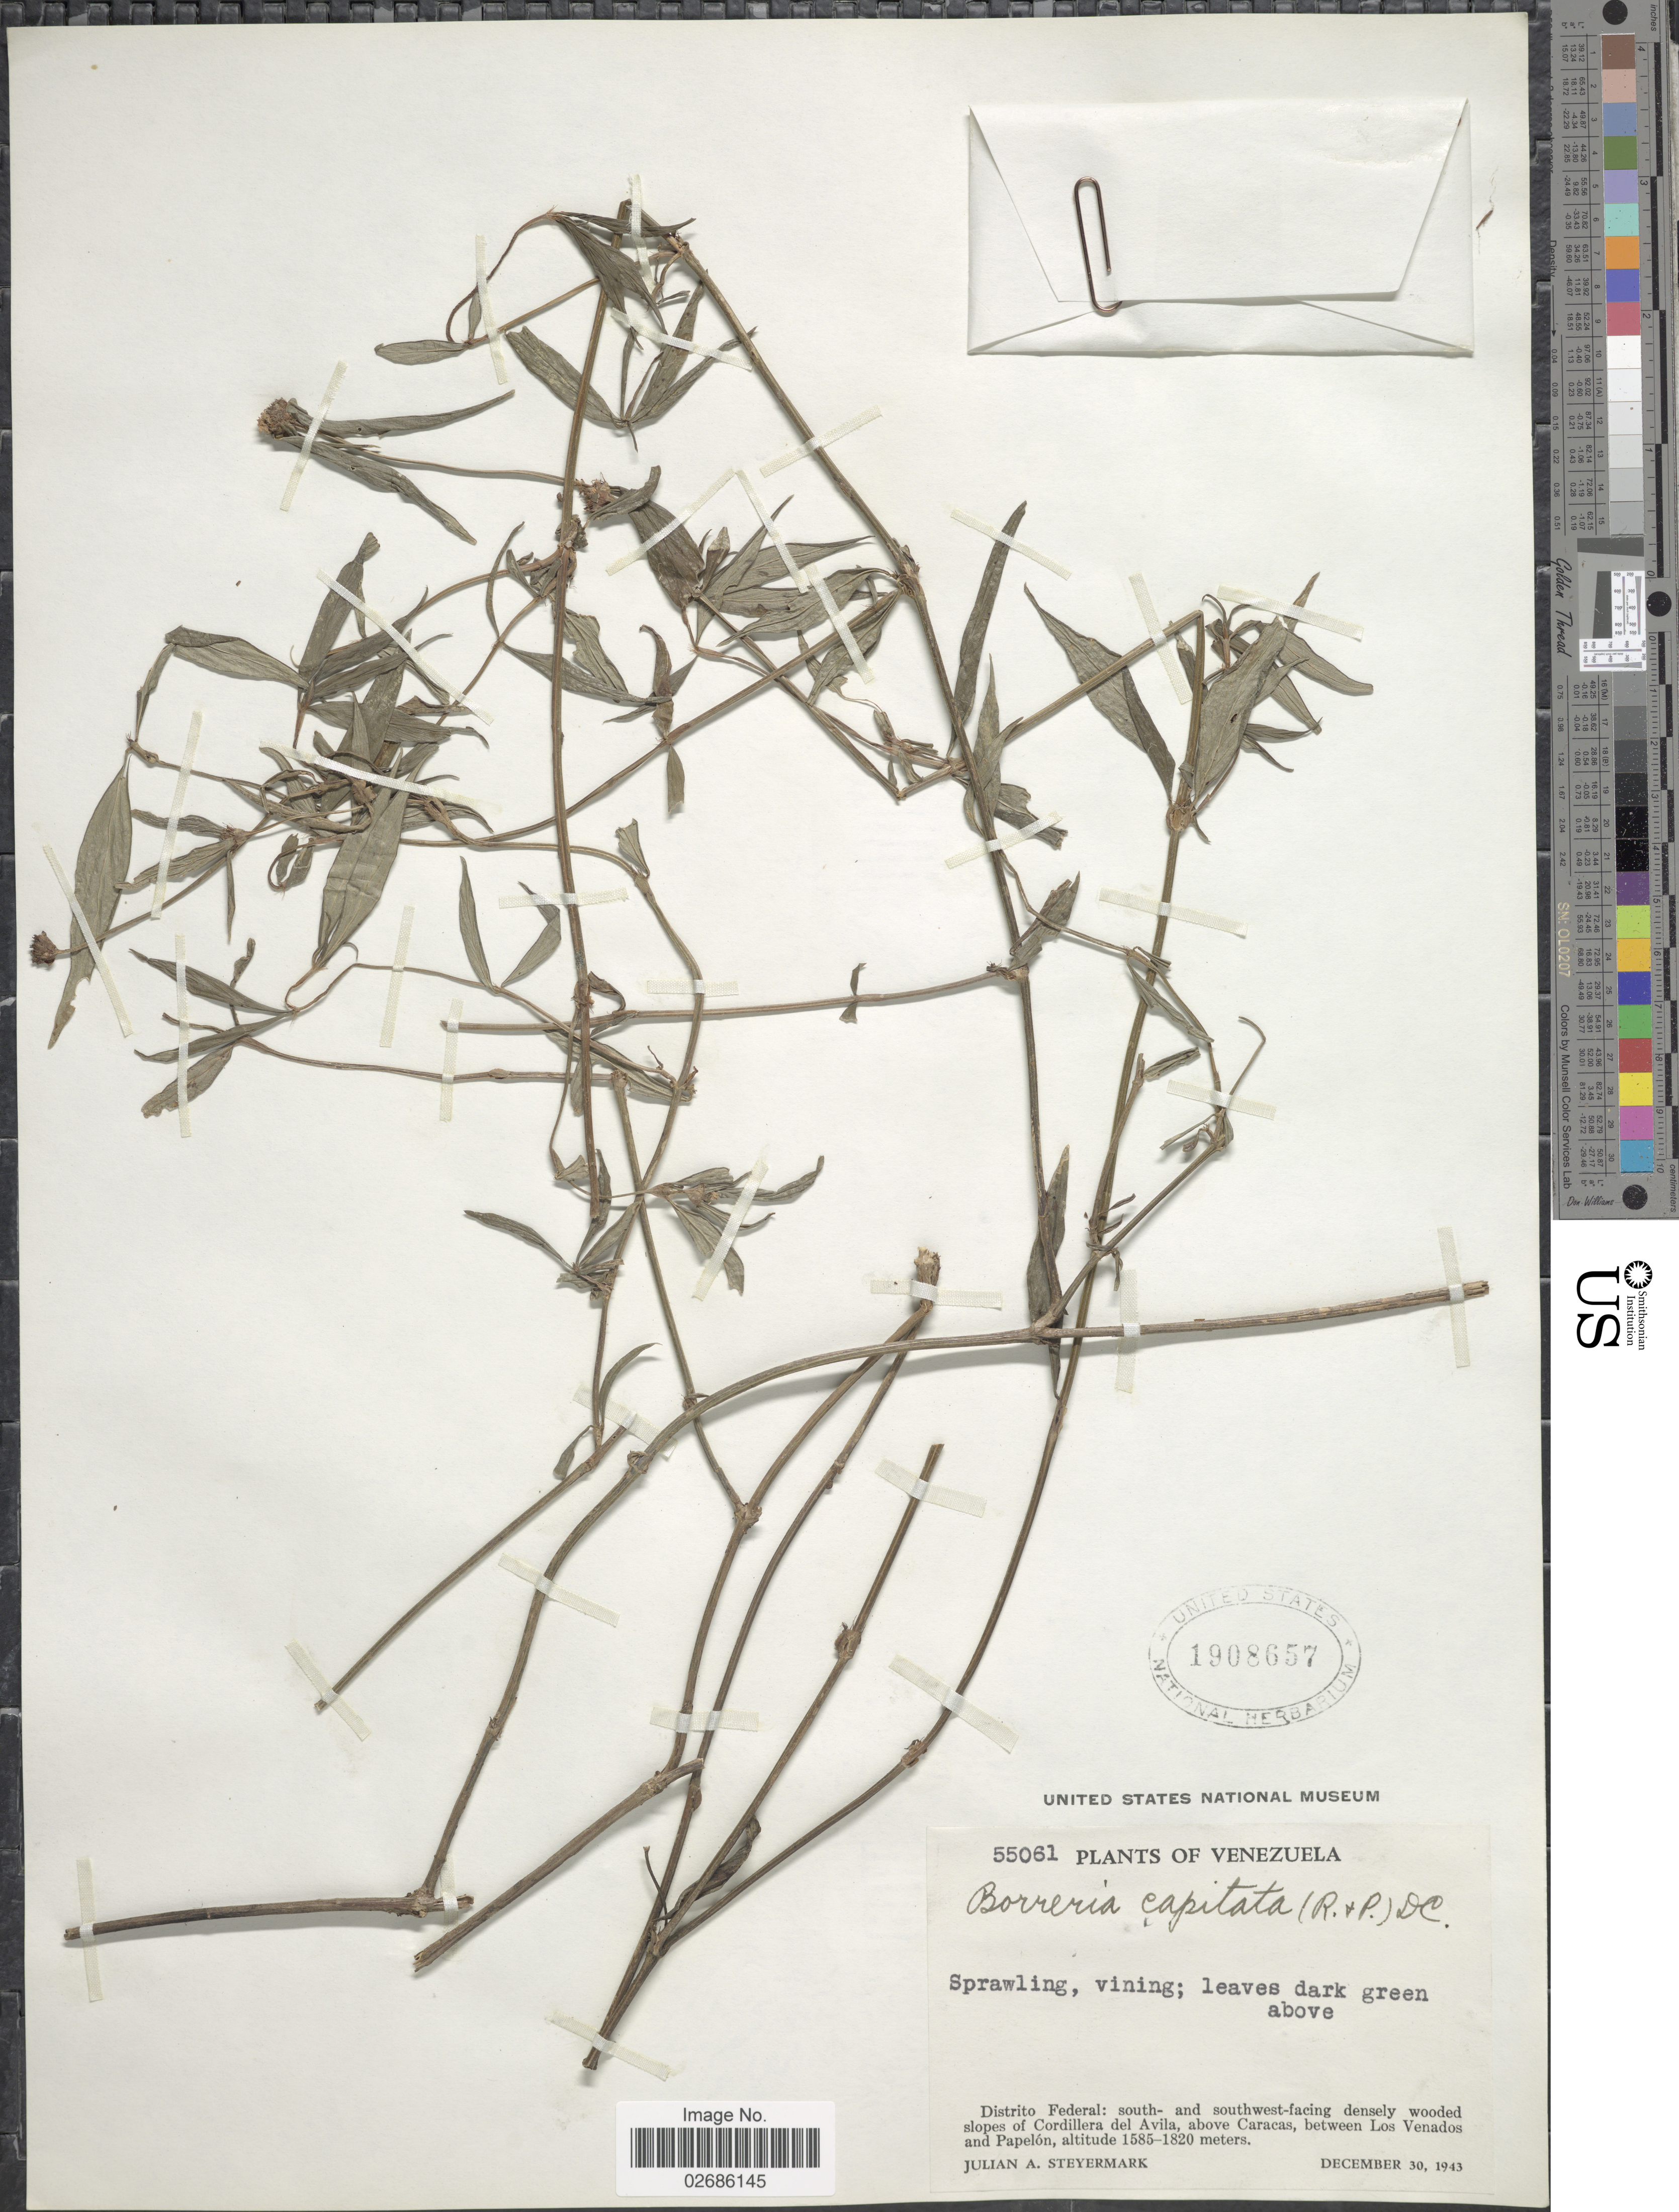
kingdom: Plantae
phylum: Tracheophyta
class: Magnoliopsida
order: Gentianales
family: Rubiaceae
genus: Borreria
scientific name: Borreria capitata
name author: (Ruiz & Pav.) DC.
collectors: J. Steyermark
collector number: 55061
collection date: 1943-12-30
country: Venezuela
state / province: Distrito Federal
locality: Distrito Federal: south- and southwest-facing densely wooded slopes of Cordillera del Avila, above Caracas, between Los Venados and Papelón.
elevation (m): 1585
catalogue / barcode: US 1908657